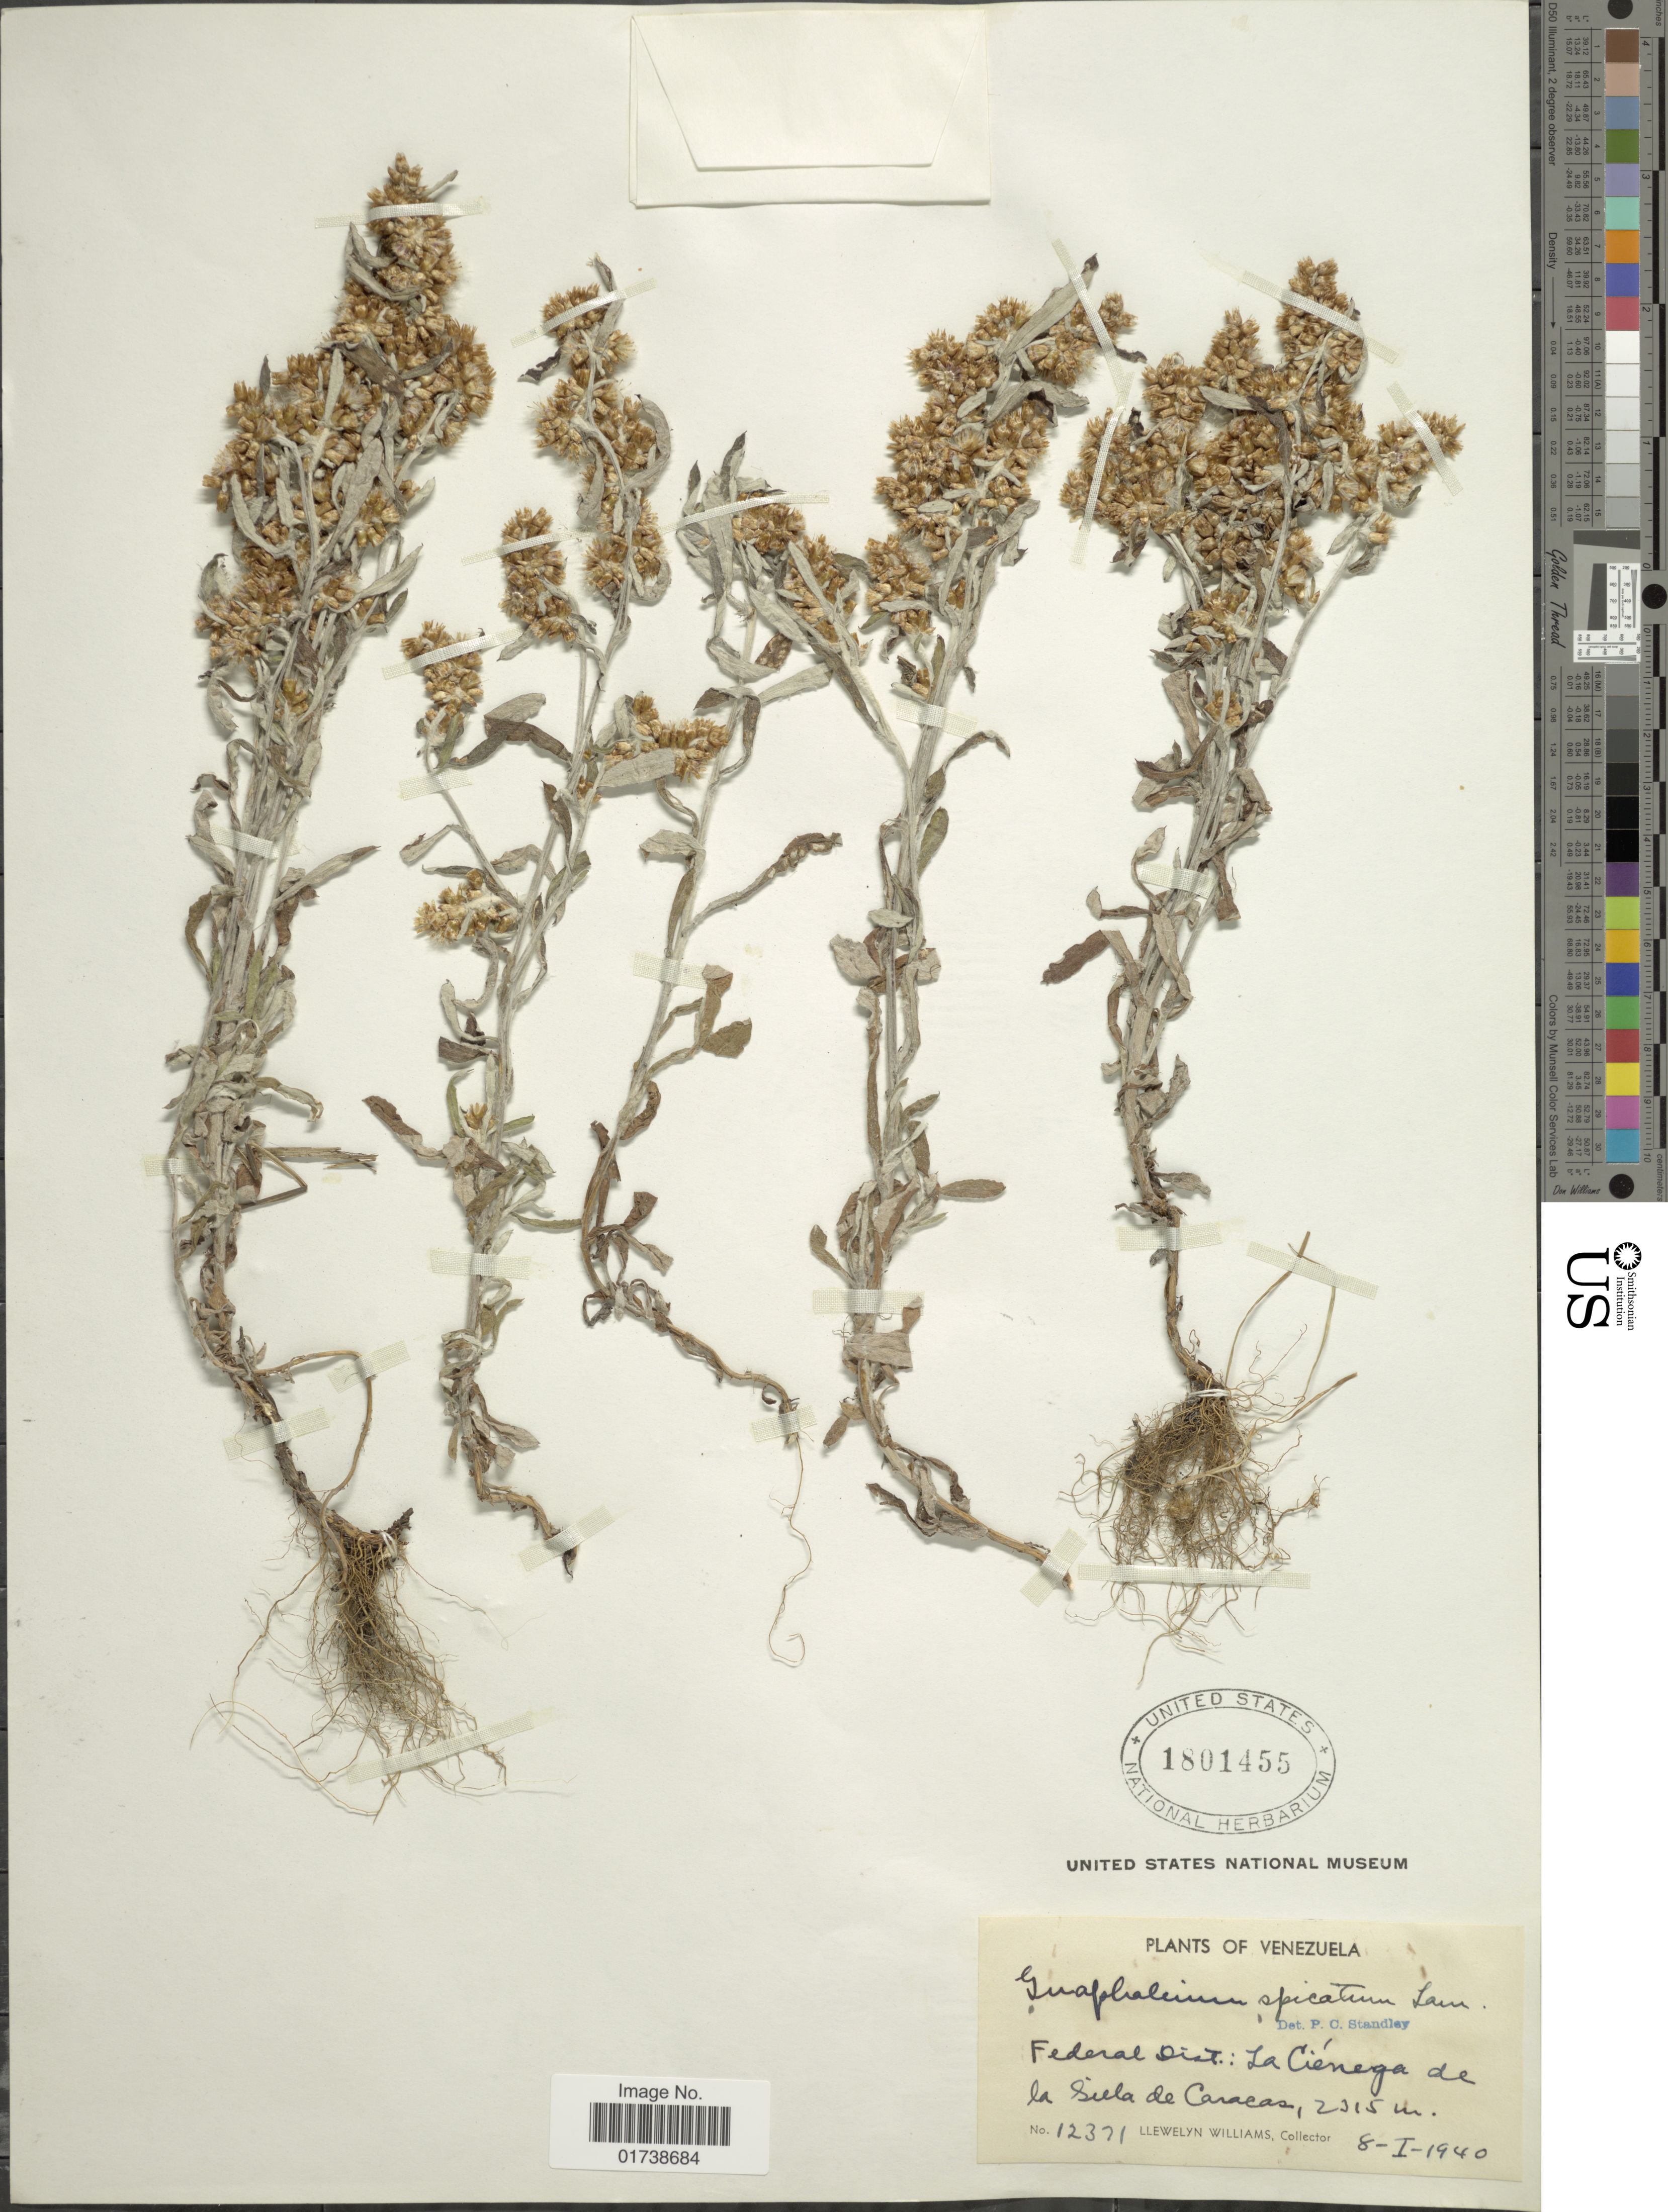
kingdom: Plantae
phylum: Tracheophyta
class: Magnoliopsida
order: Asterales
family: Asteraceae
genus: Gamochaeta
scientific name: Gamochaeta spicata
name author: (Lam.) Cabrera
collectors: Ll. Williams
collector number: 12371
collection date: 1940-01-08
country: Venezuela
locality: Federal Dist.: La Cienega de la Sula de Caracas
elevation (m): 2315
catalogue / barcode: US 1801455